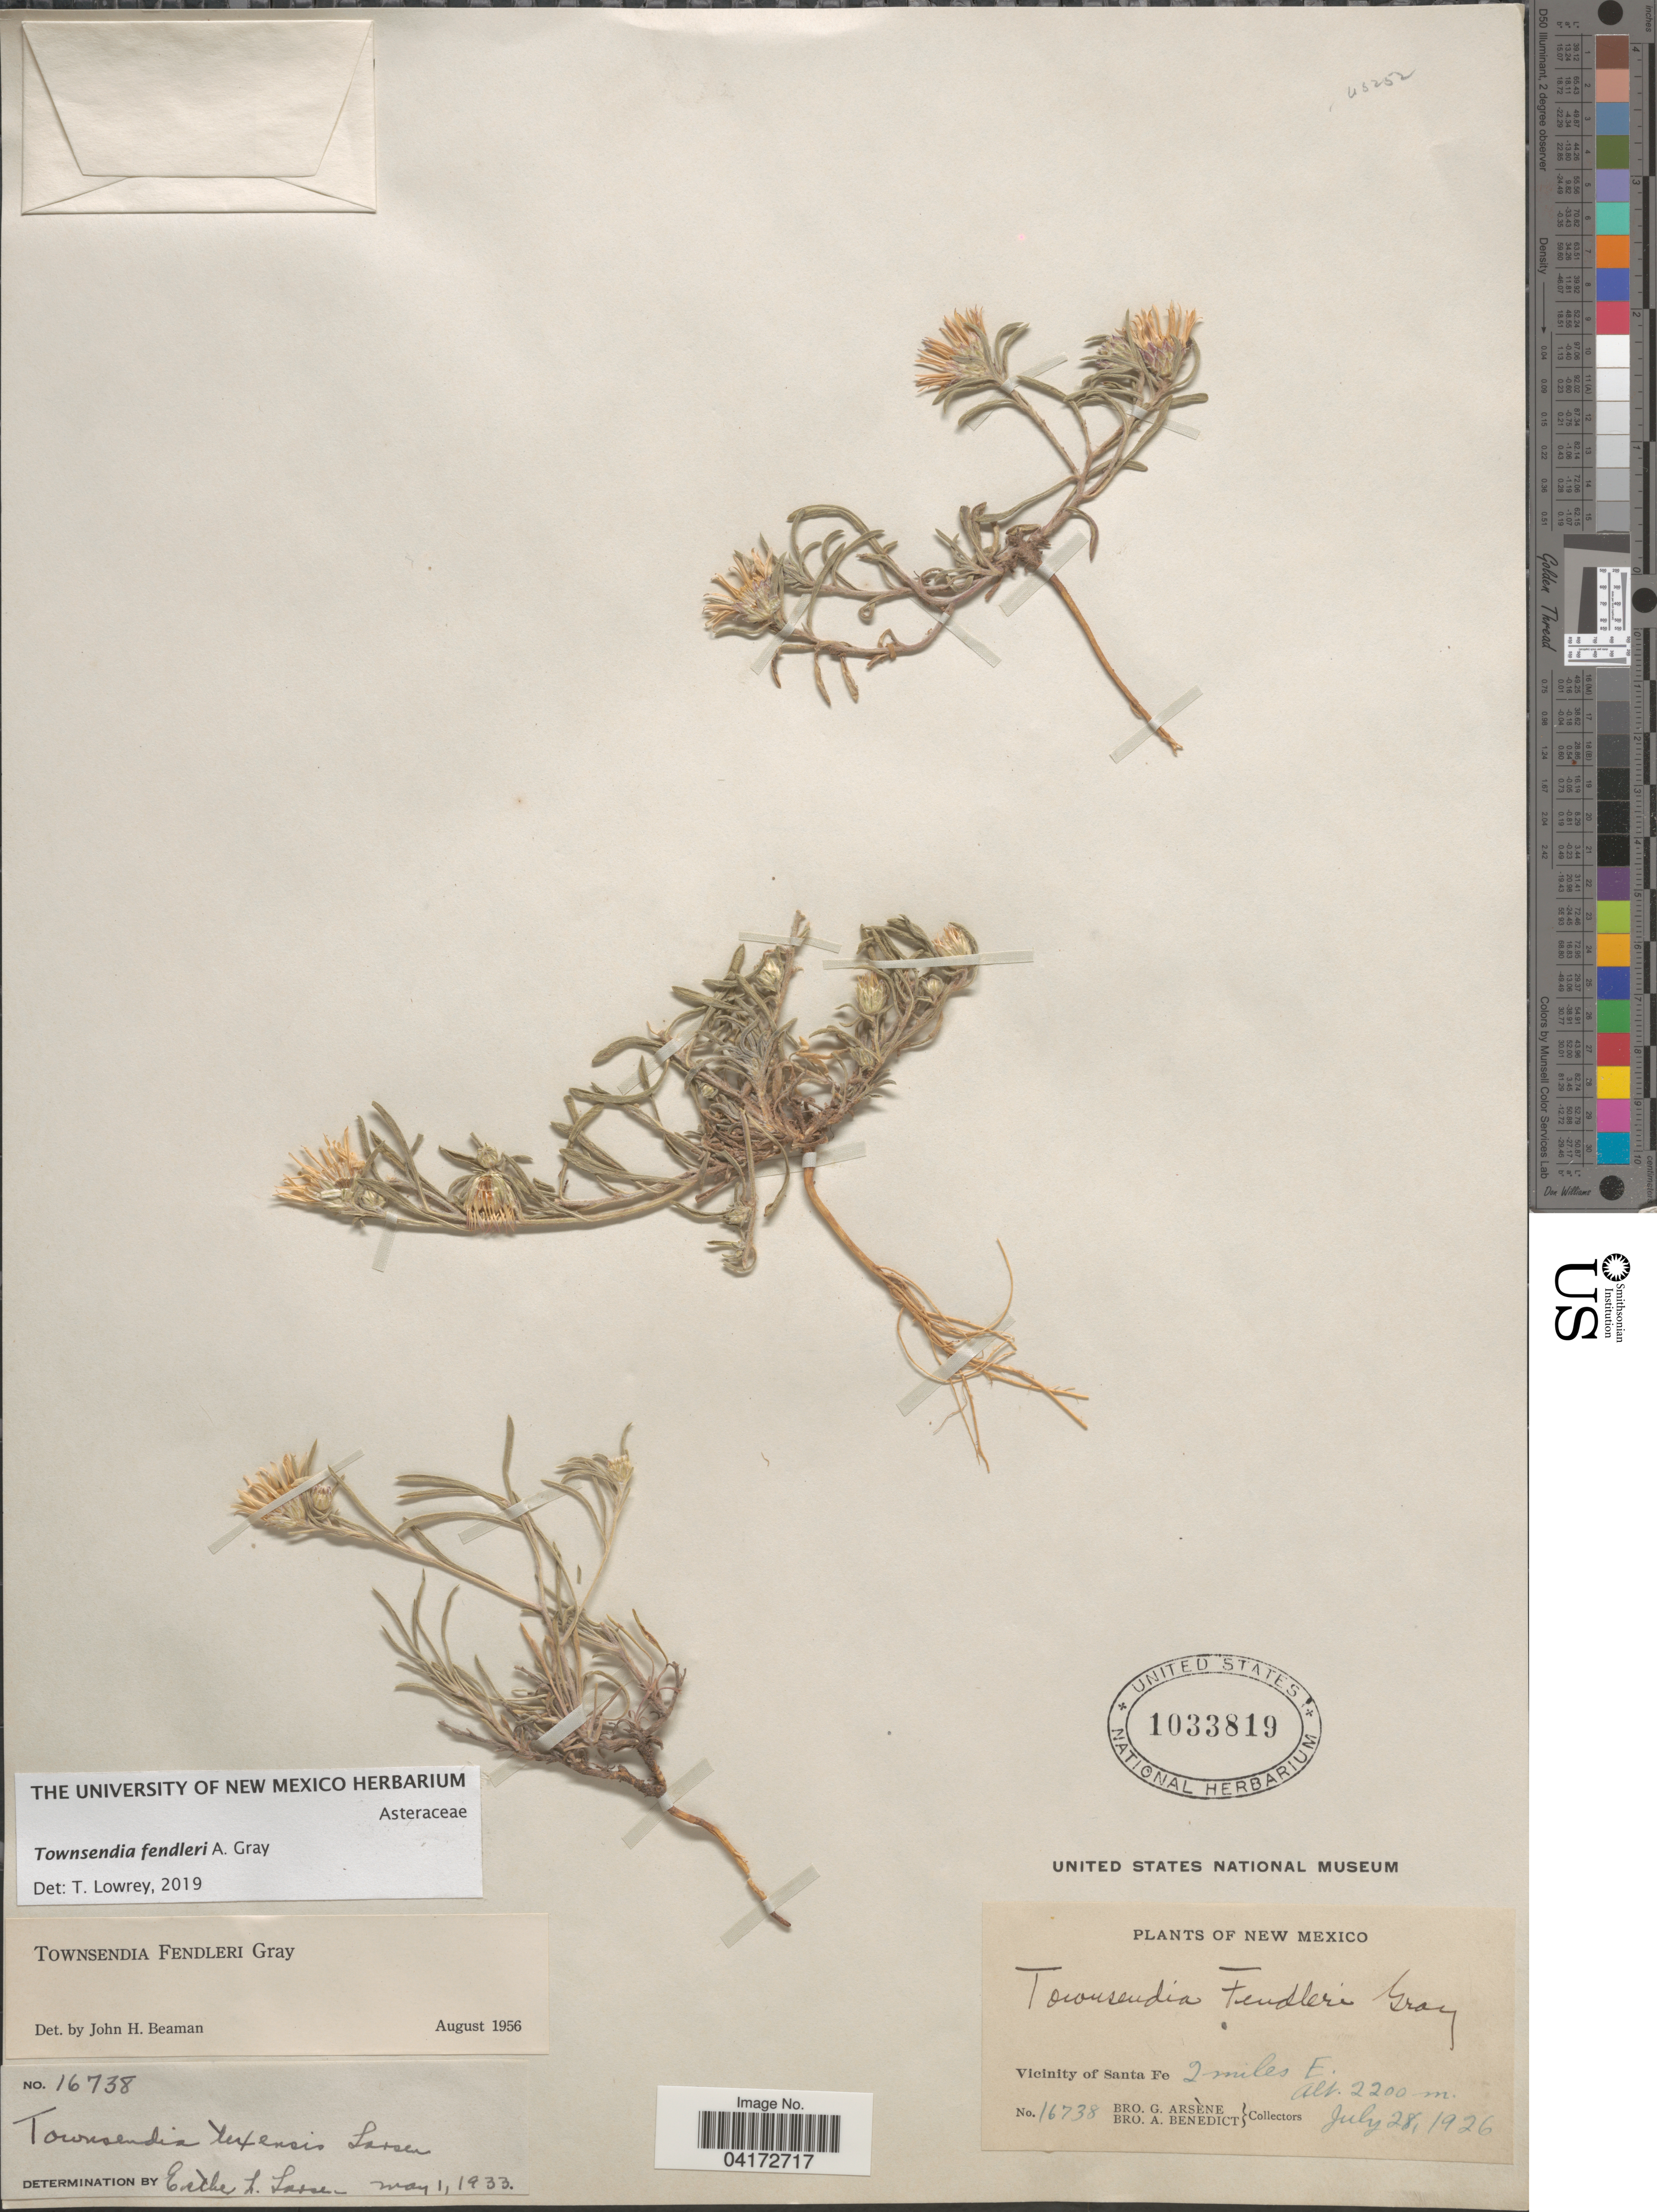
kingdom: Plantae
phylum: Tracheophyta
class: Magnoliopsida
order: Asterales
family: Asteraceae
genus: Townsendia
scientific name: Townsendia fendleri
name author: A. Gray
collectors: Bro. G. Arsène & Bro. A. Benedict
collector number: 16738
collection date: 1926-07-28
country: United States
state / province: New Mexico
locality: Vicinity of Santa Fe 2 miles E.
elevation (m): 2200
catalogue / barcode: US 1033819